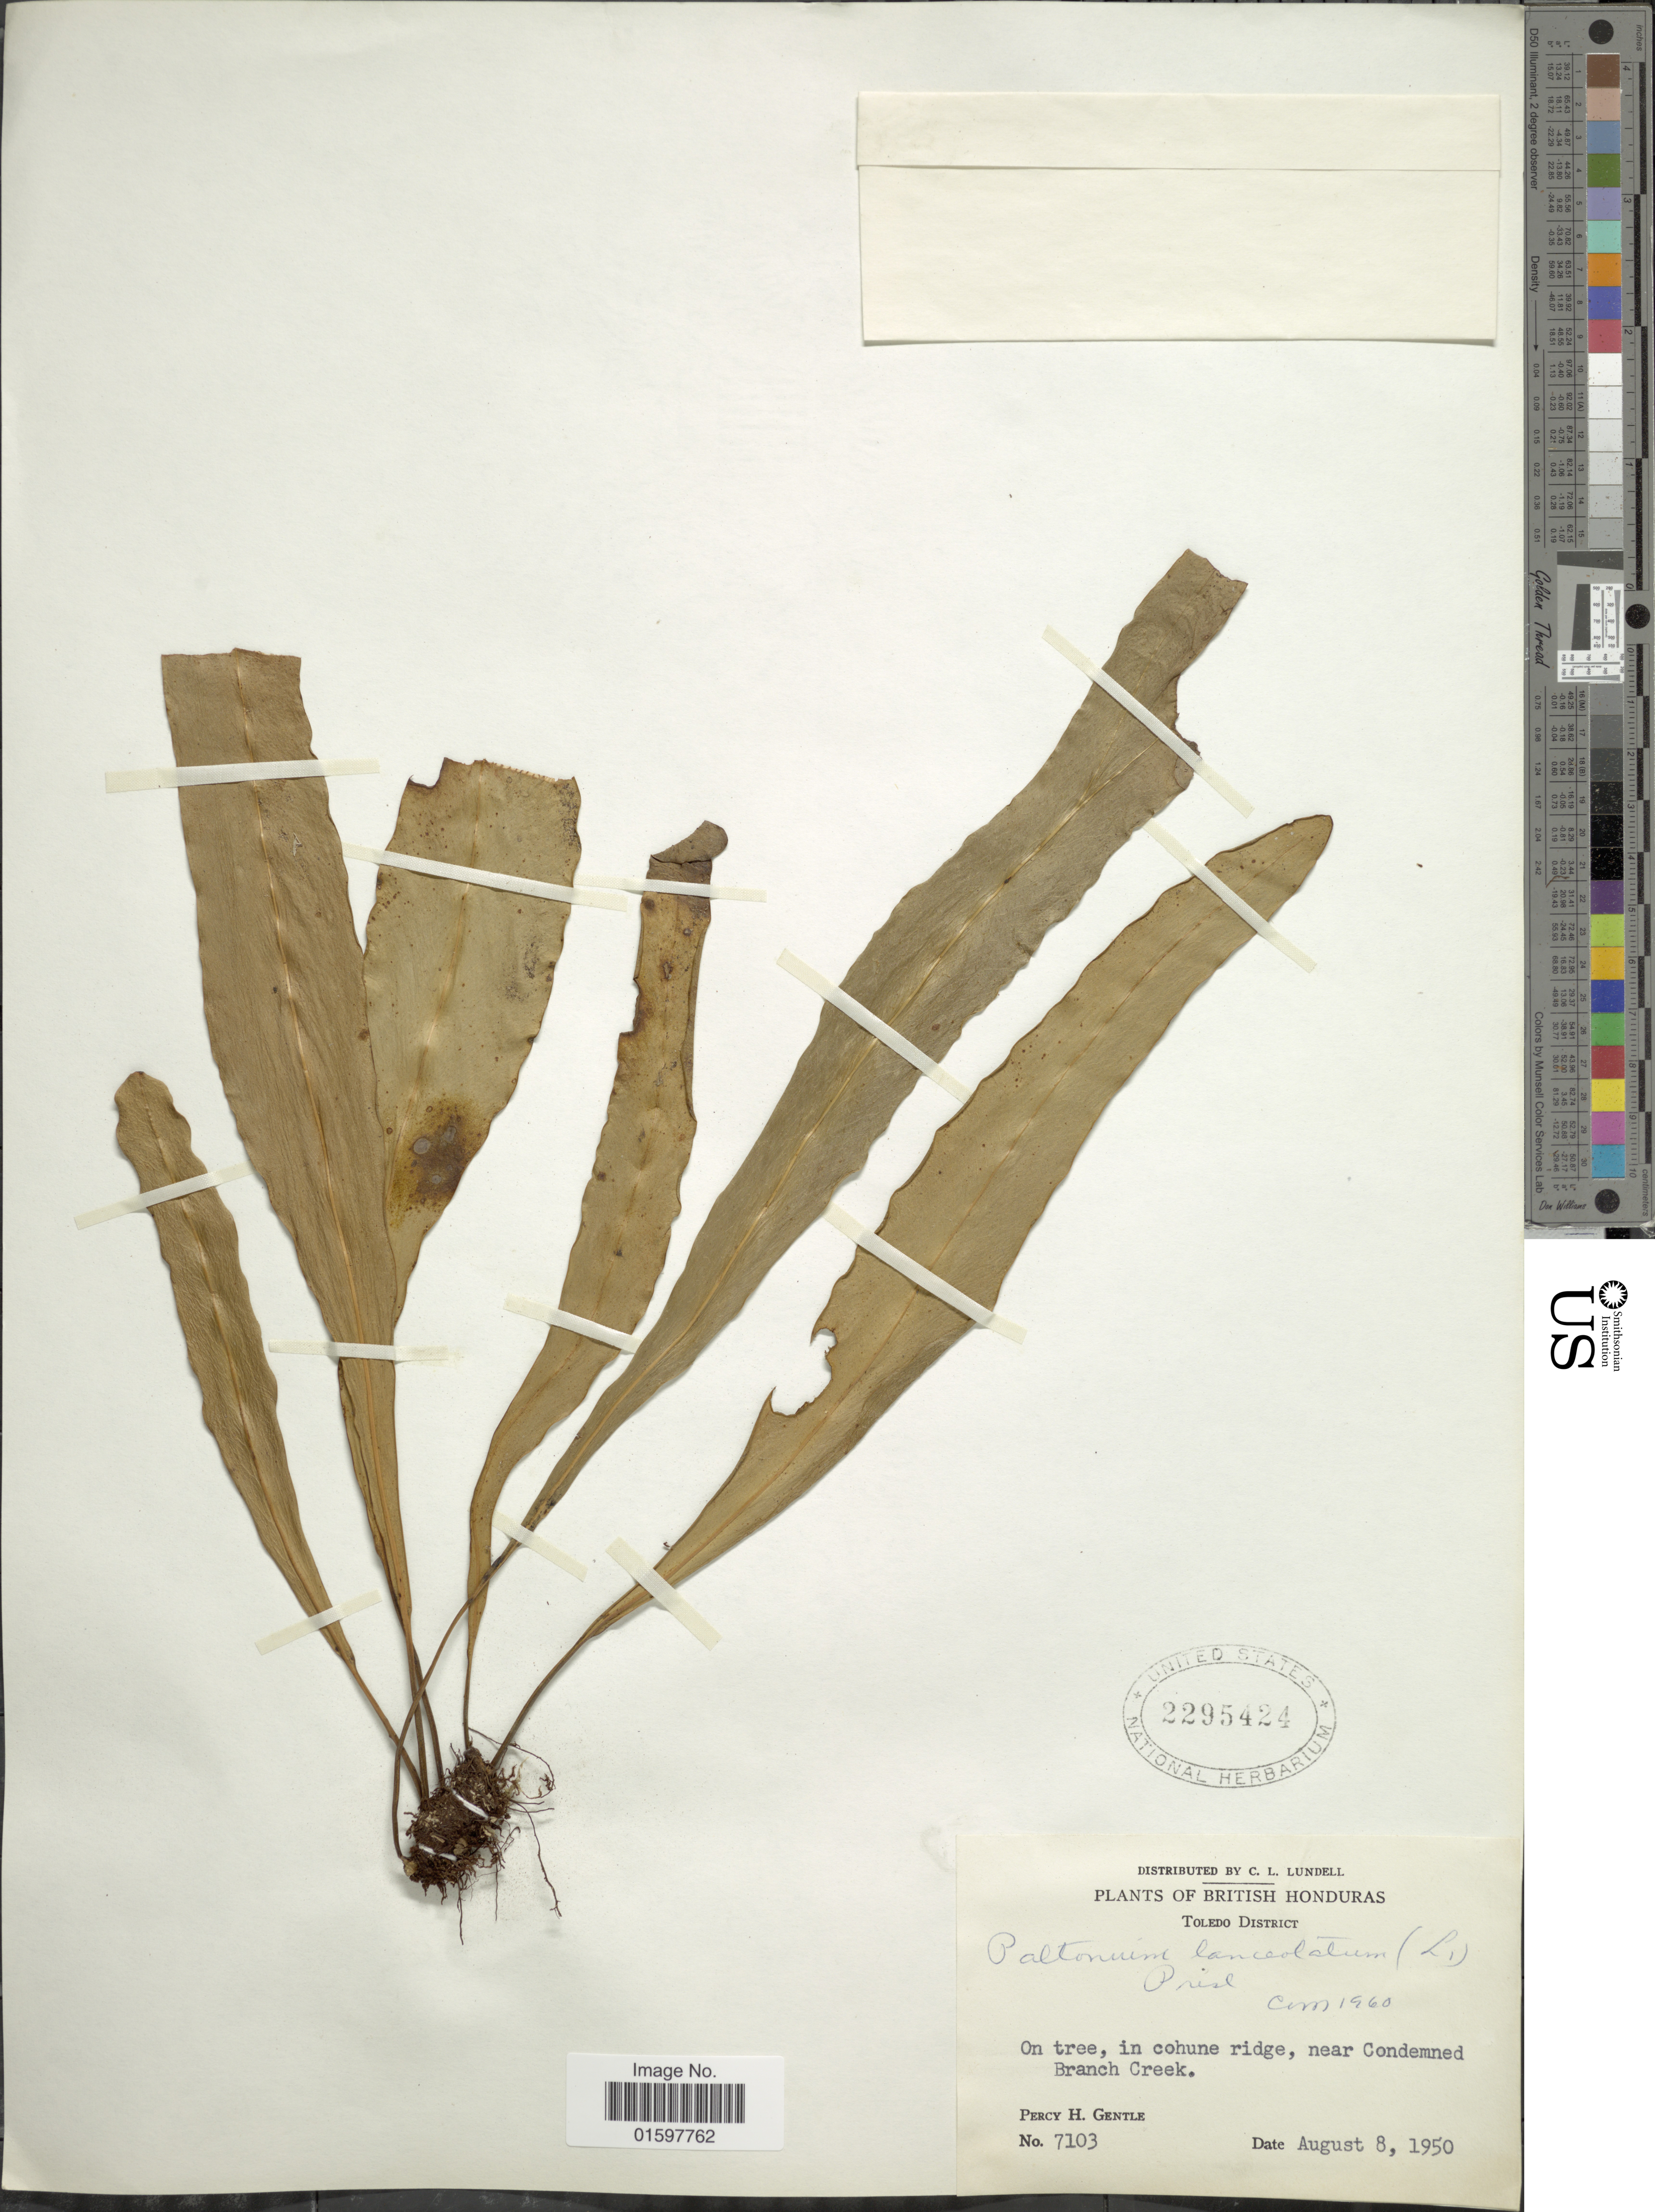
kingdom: Plantae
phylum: Tracheophyta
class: Polypodiopsida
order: Polypodiales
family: Polypodiaceae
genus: Pleopeltis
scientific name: Pleopeltis marginata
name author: A.R. Sm. & Tejero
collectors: P. H. Gentle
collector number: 7103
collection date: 1950-08-08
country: Belize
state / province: Toledo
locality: In cohune ridg, near Condemned Branch Creek.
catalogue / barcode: US 2295424